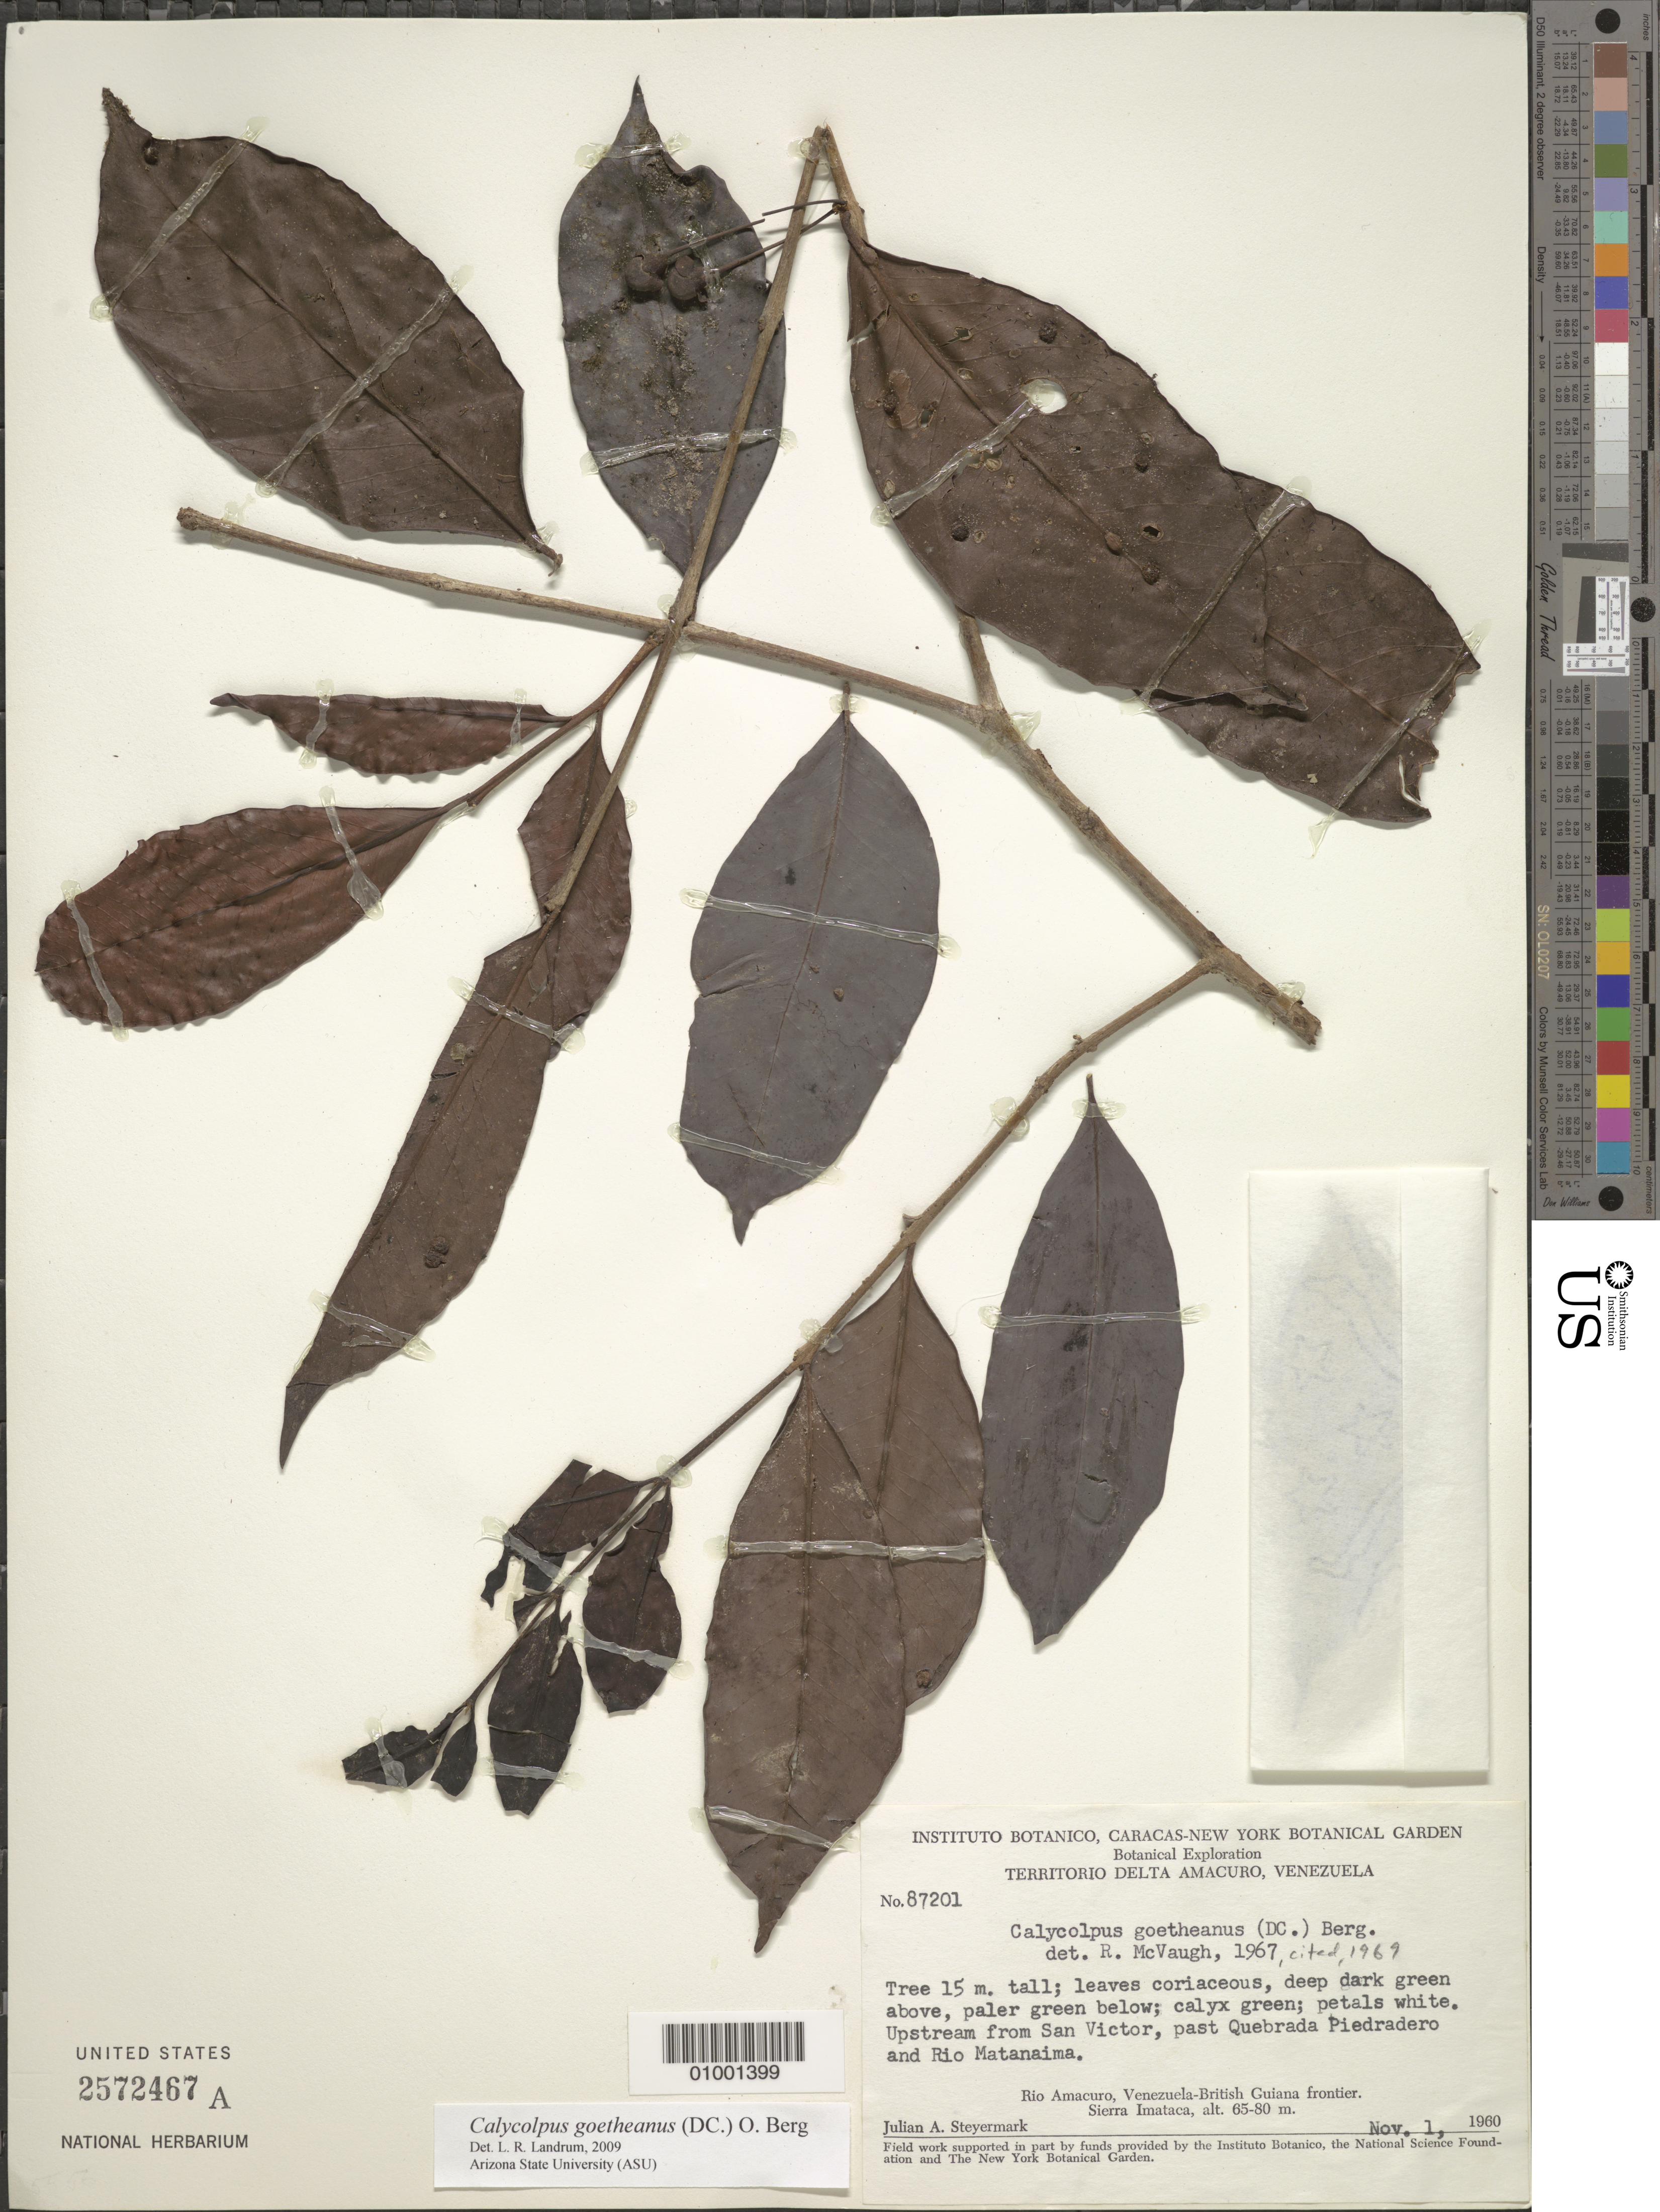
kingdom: Plantae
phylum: Tracheophyta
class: Magnoliopsida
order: Myrtales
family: Myrtaceae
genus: Calycolpus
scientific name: Calycolpus goetheanus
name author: (DC.) O. Berg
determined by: Landrum, L. R.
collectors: J. Steyermark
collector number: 87201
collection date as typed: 1-Nov-60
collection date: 1960-11-01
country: Venezuela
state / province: Delta Amacuro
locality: Río Amacuro, Venezuela-British Guiana frontier, Sierra Imataca; upstream from San Victor, past Quebrada Piedradero and Río Matanaima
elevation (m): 65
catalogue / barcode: US 2572467A